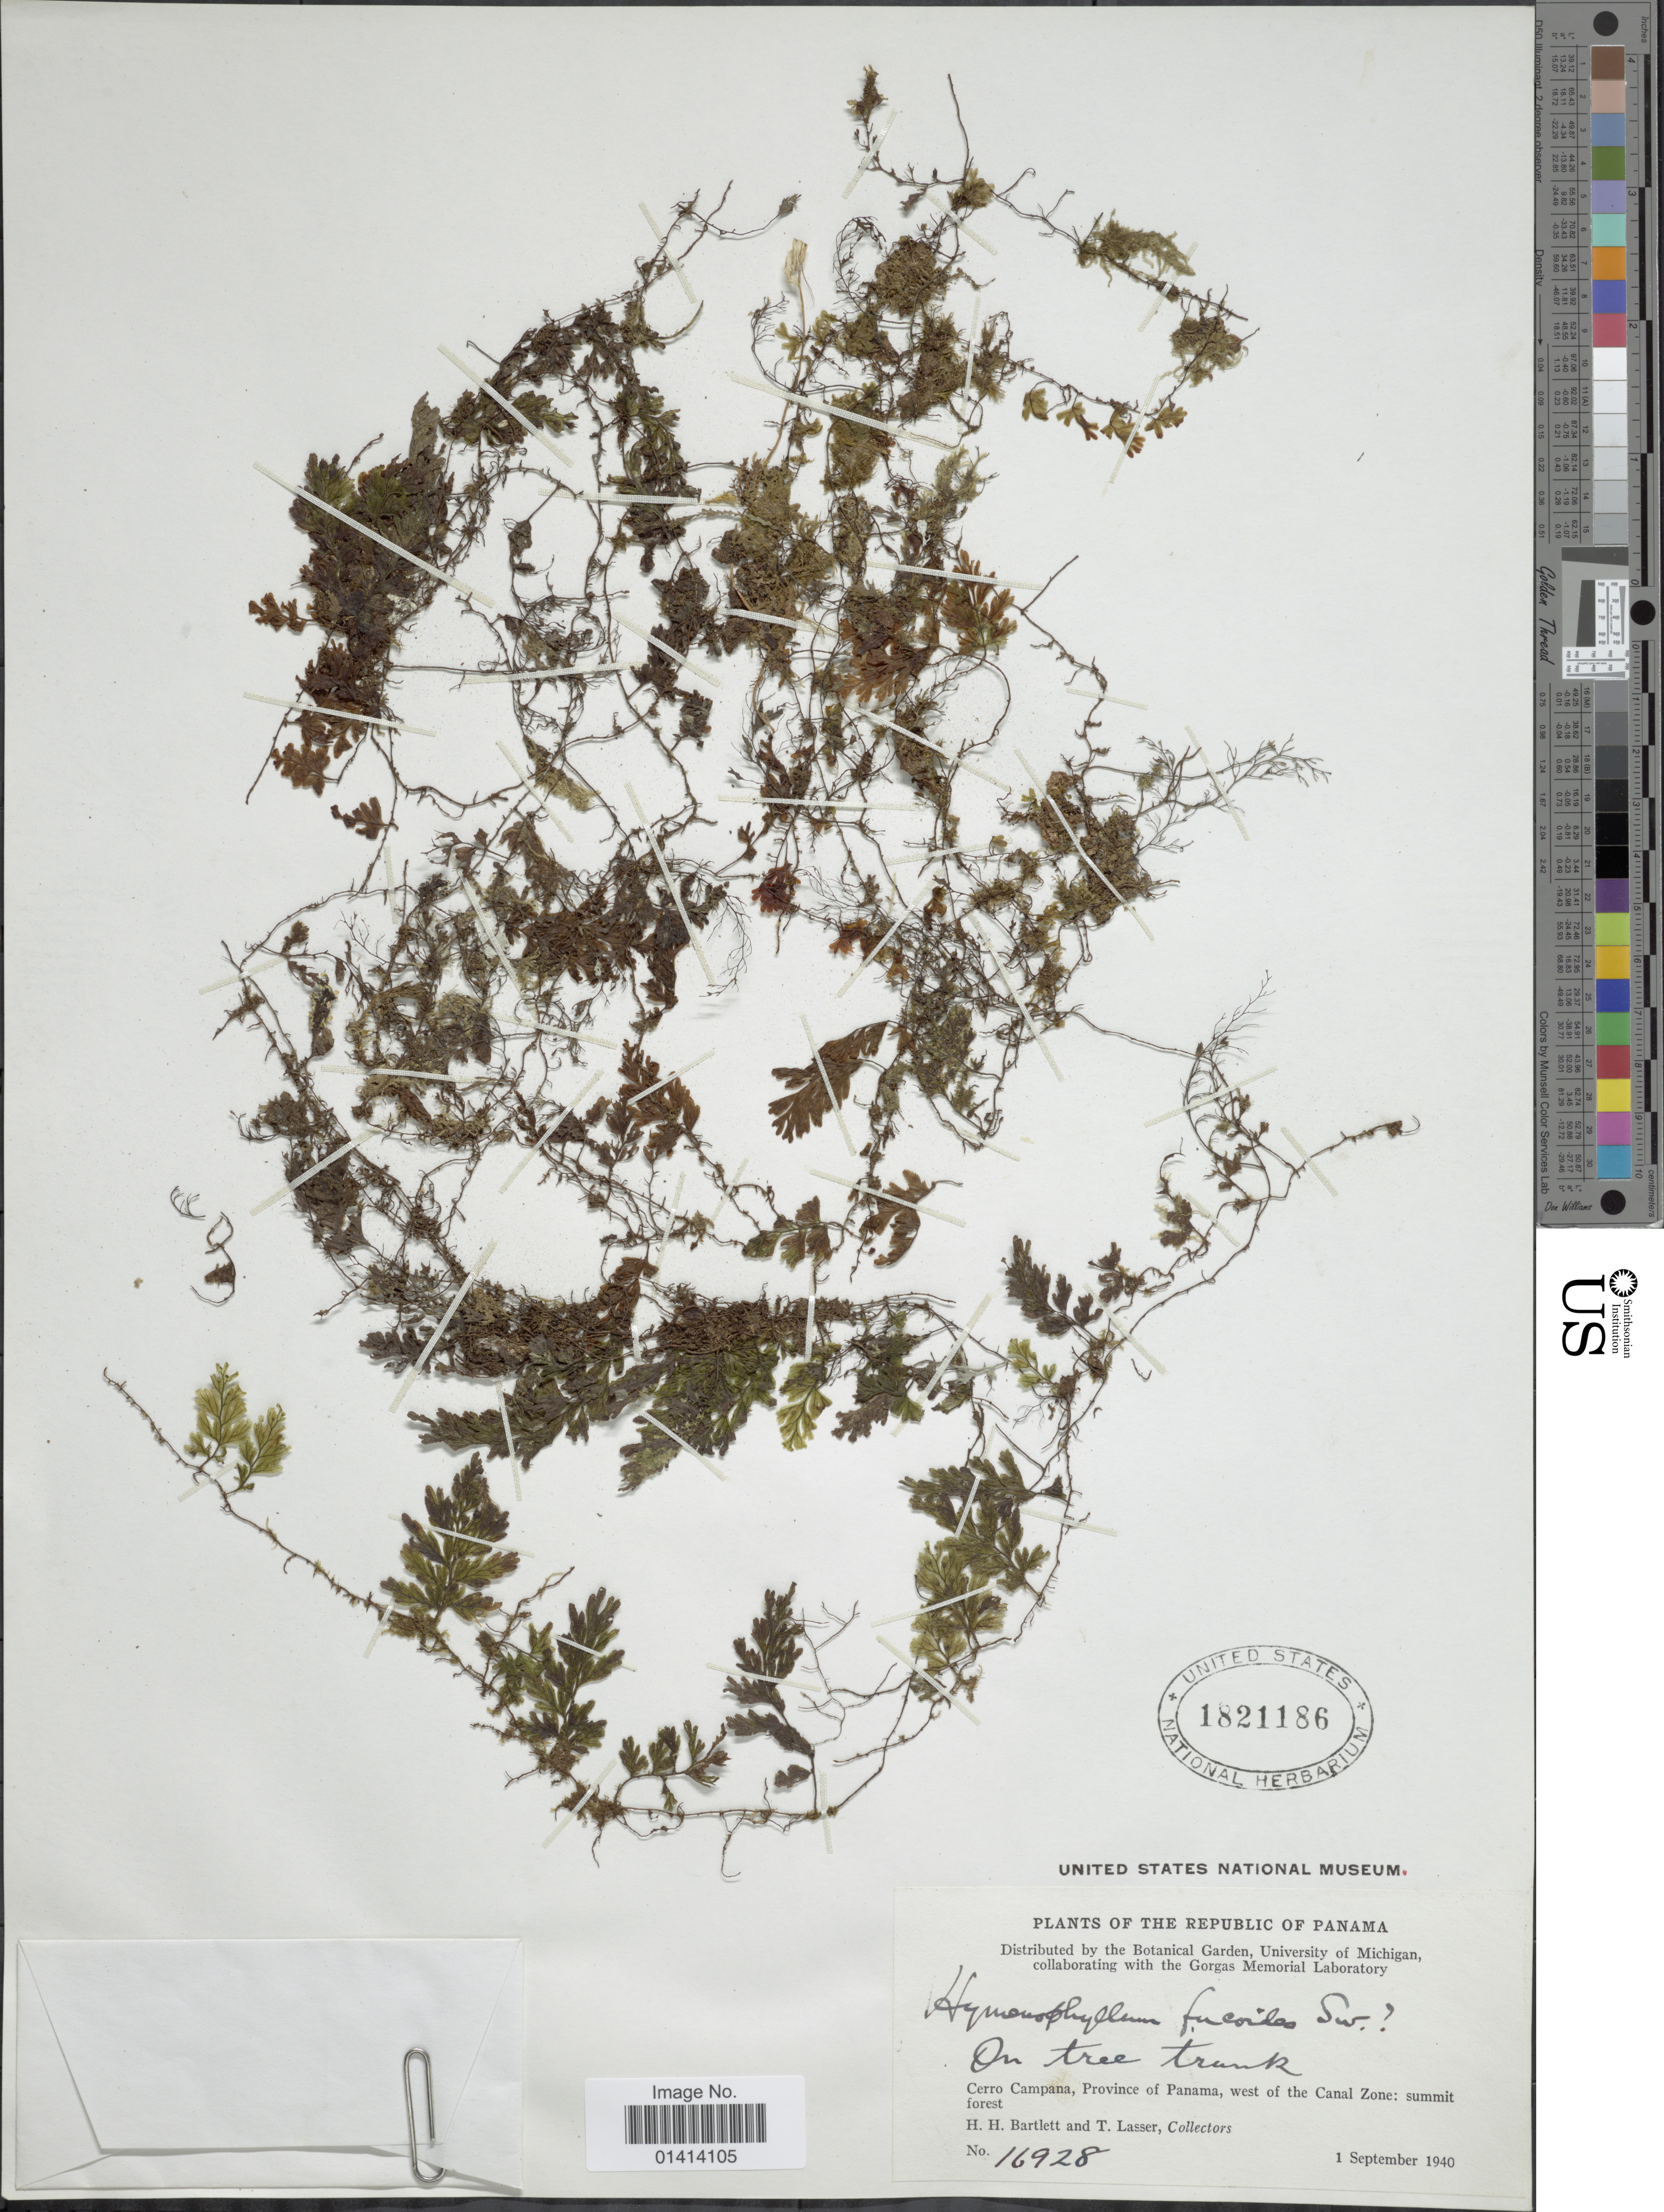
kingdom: Plantae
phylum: Tracheophyta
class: Polypodiopsida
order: Hymenophyllales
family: Hymenophyllaceae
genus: Hymenophyllum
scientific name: Hymenophyllum fucoides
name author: (Sw.) Sw.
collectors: H. H. Bartlett & T. Lasser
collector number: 16928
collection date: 1940-09-01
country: Panama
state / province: Colón / Panamá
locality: Cerro Campana, Province of Panama, west of the Canal Zone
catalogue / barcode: US 1821186